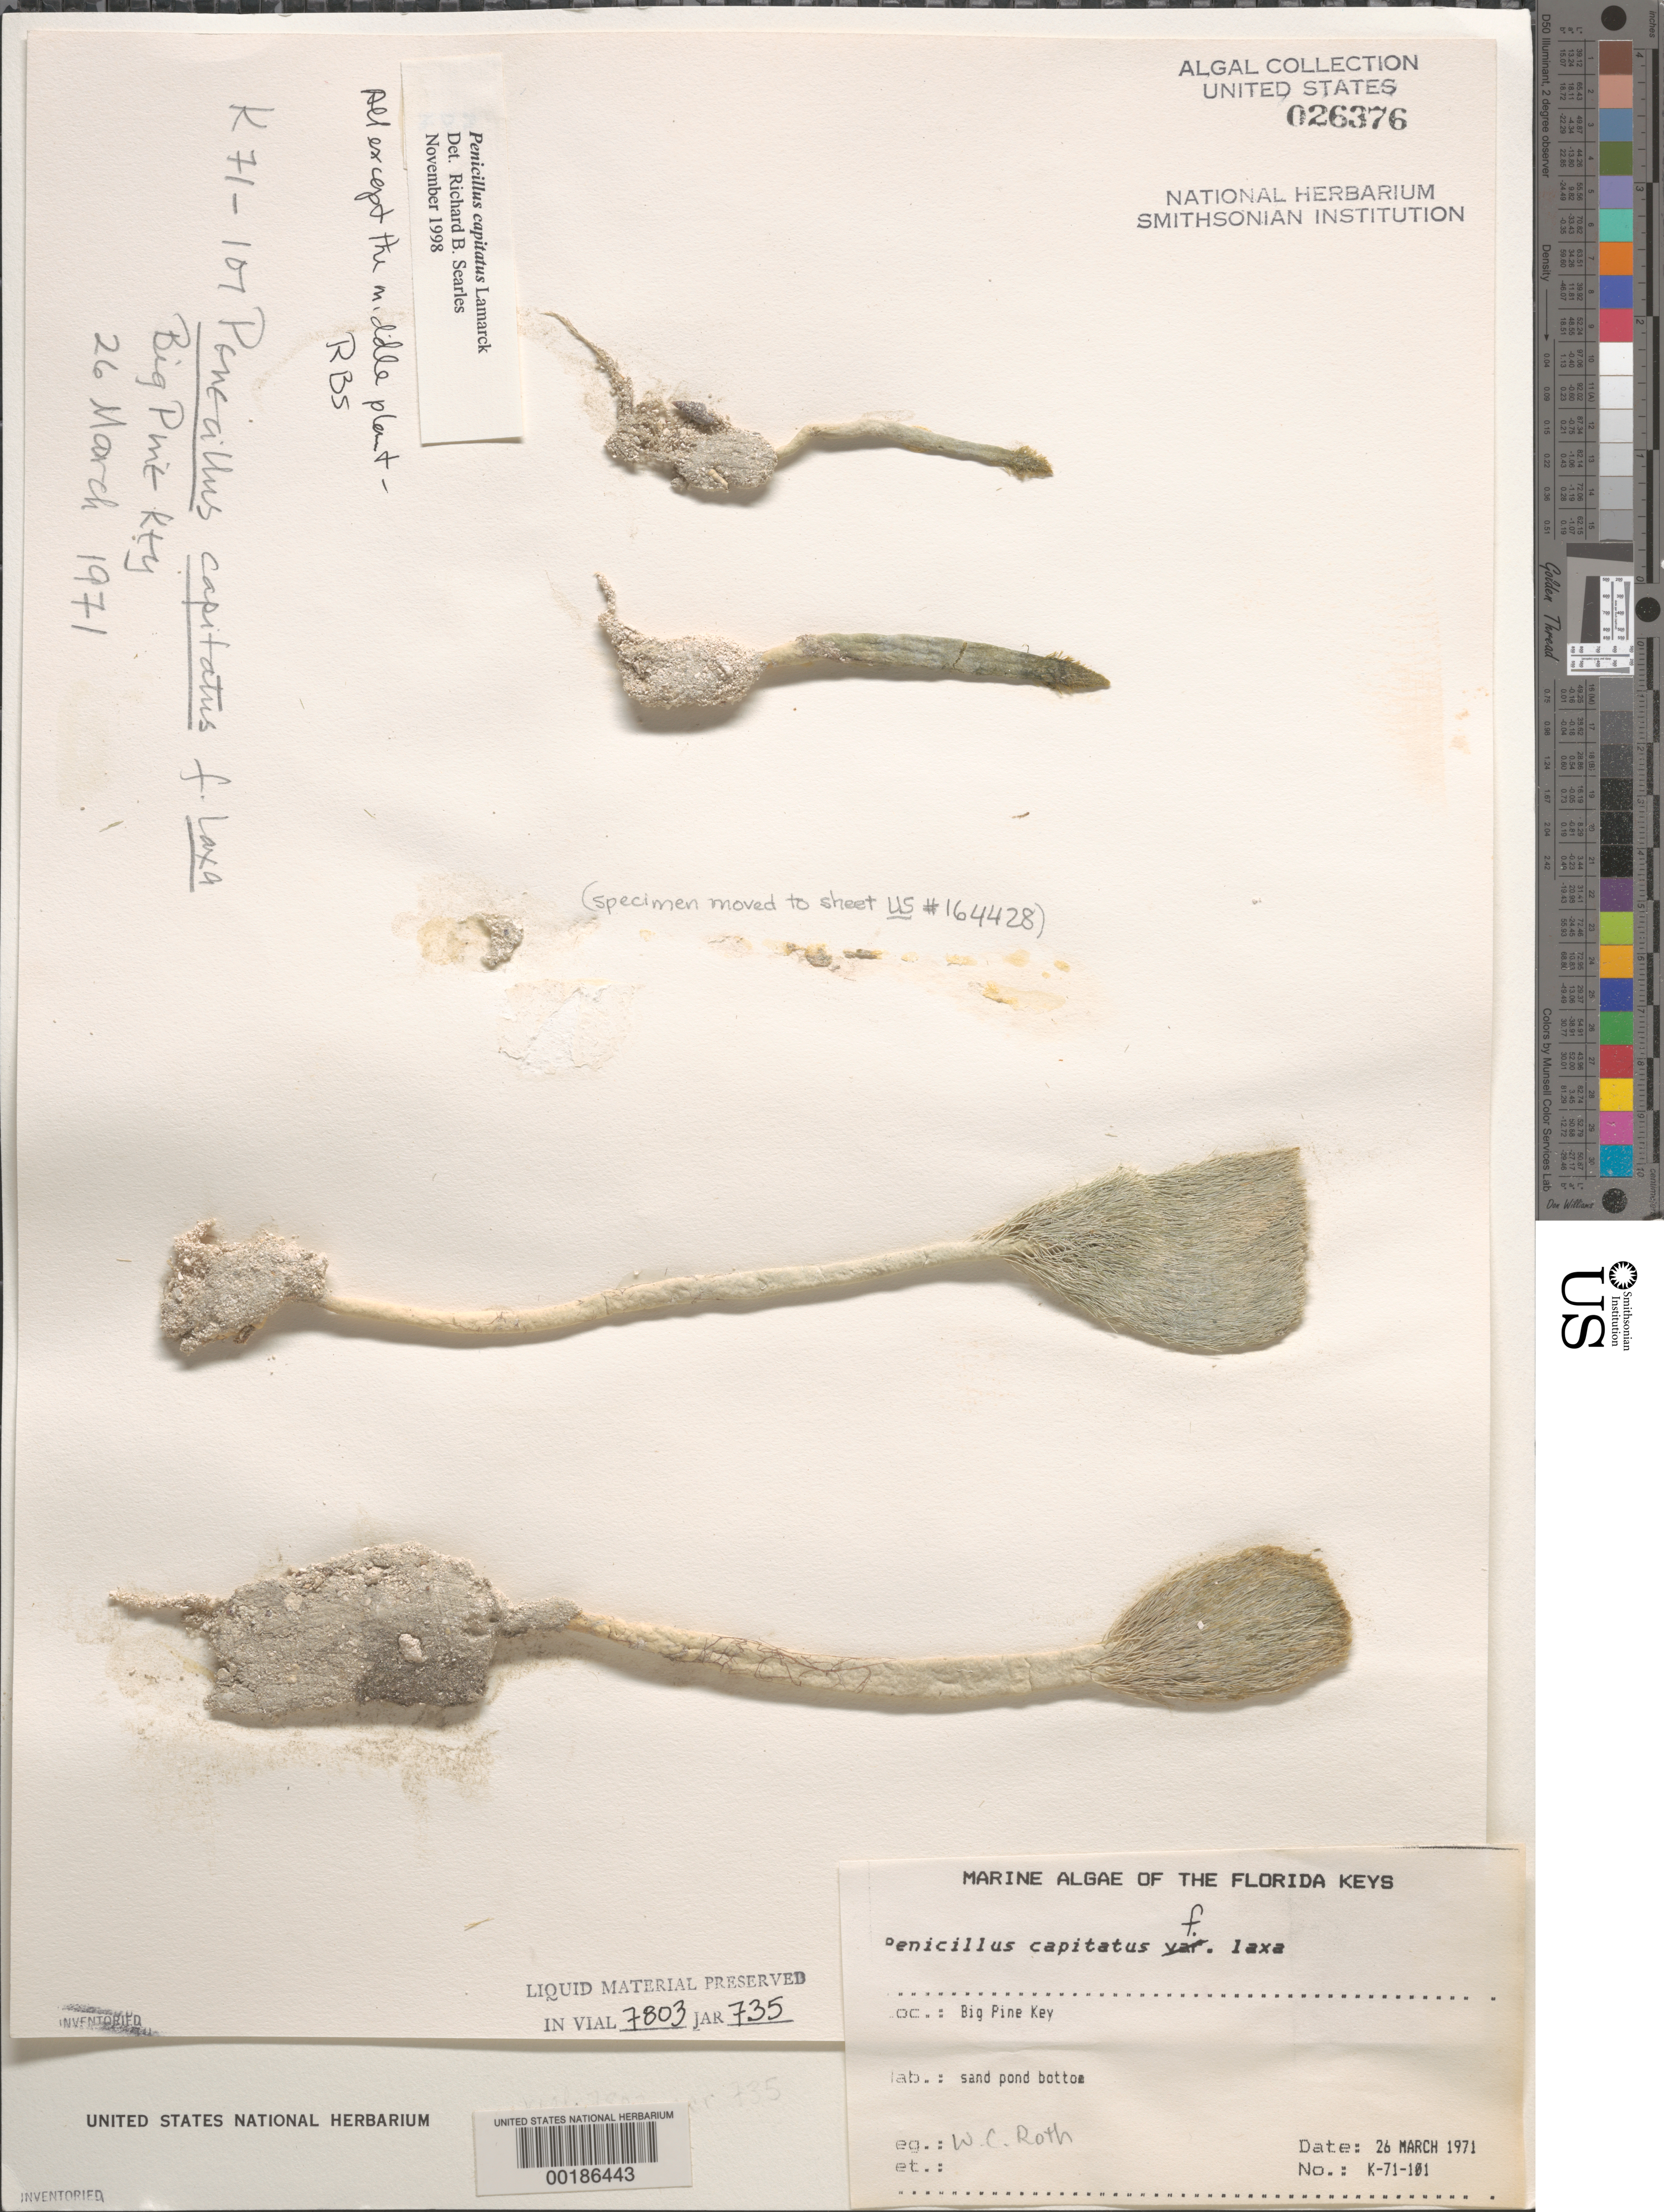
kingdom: Plantae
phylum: Chlorophyta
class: Ulvophyceae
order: Bryopsidales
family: Udoteaceae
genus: Penicillus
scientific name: Penicillus capitatus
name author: Lam.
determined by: Searles, R. B.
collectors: W. C. Roth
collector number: K-71-101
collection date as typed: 26 Mar 1971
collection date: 1971-03-26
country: United States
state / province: Florida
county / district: Monroe County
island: Big Pine Key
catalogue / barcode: US 26376